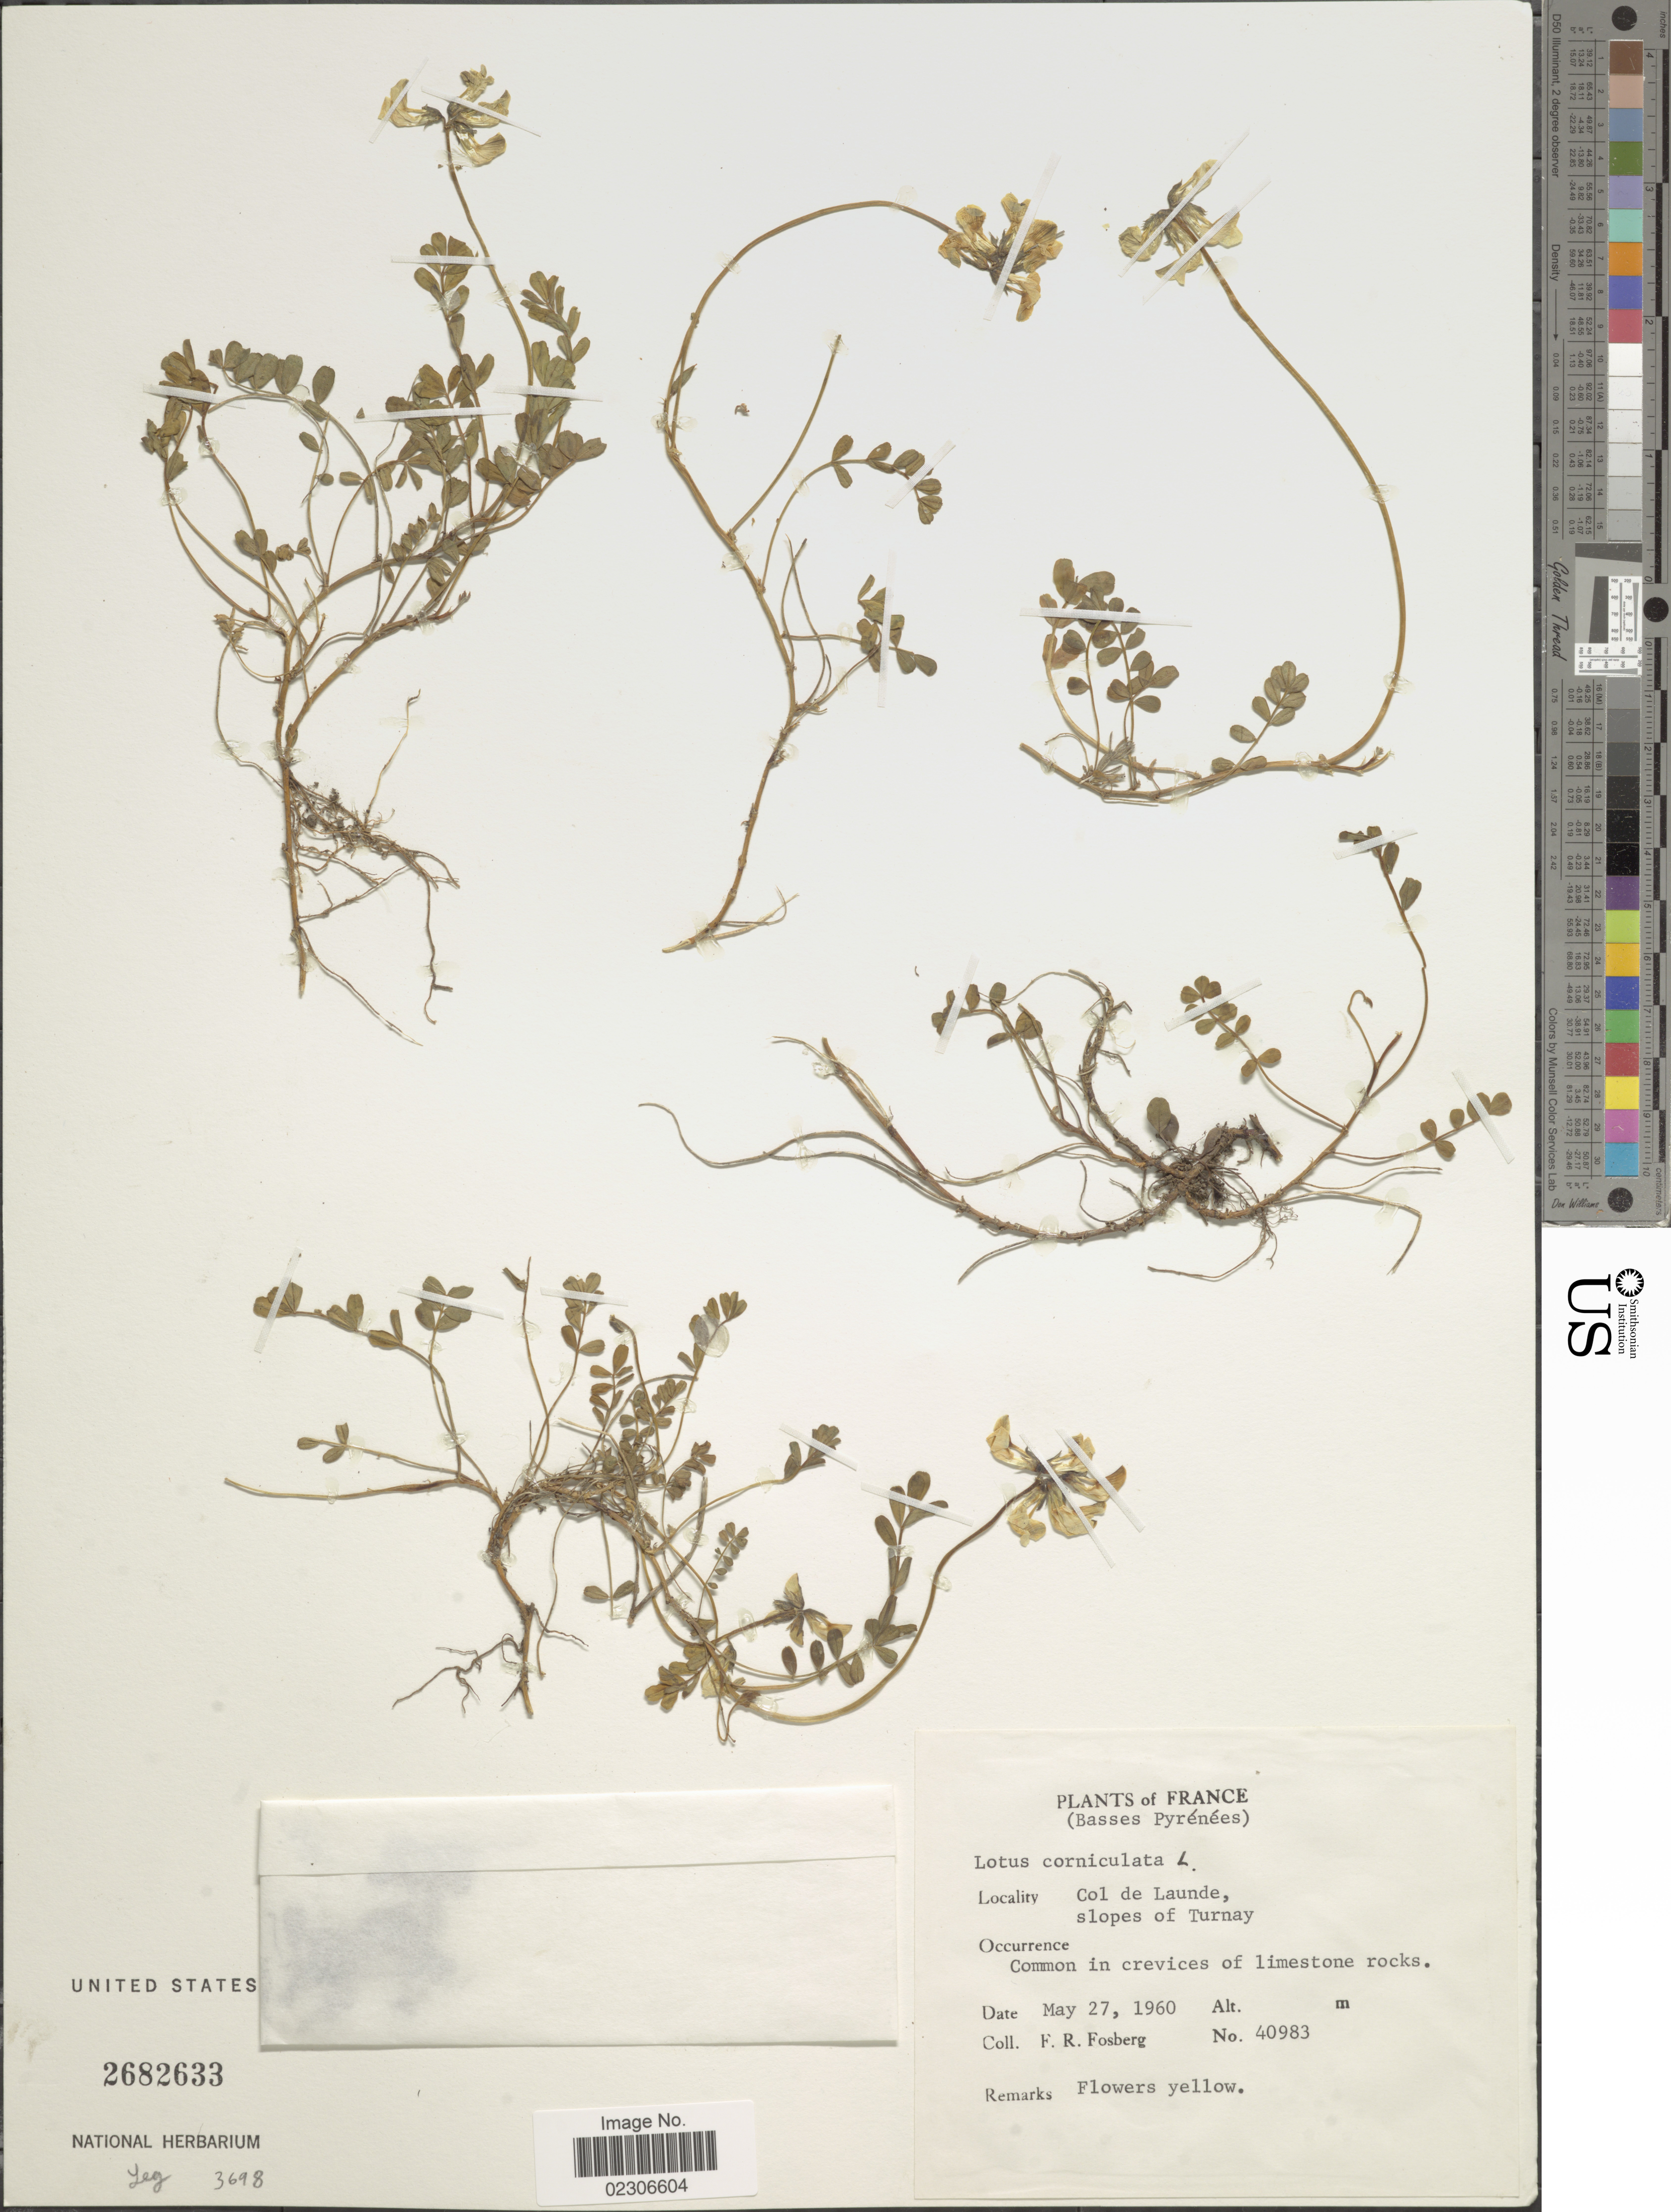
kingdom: Plantae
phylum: Tracheophyta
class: Magnoliopsida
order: Fabales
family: Fabaceae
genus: Lotus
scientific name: Lotus corniculatus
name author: L.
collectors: F. R. Fosberg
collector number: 40983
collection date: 1960-05-27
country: France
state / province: Nouvelle-Aquitaine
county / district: Pyrénées-Atlantiques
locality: Basses Pyrénées. Col de Launde, slopes of Turnay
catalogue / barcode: US 2682633